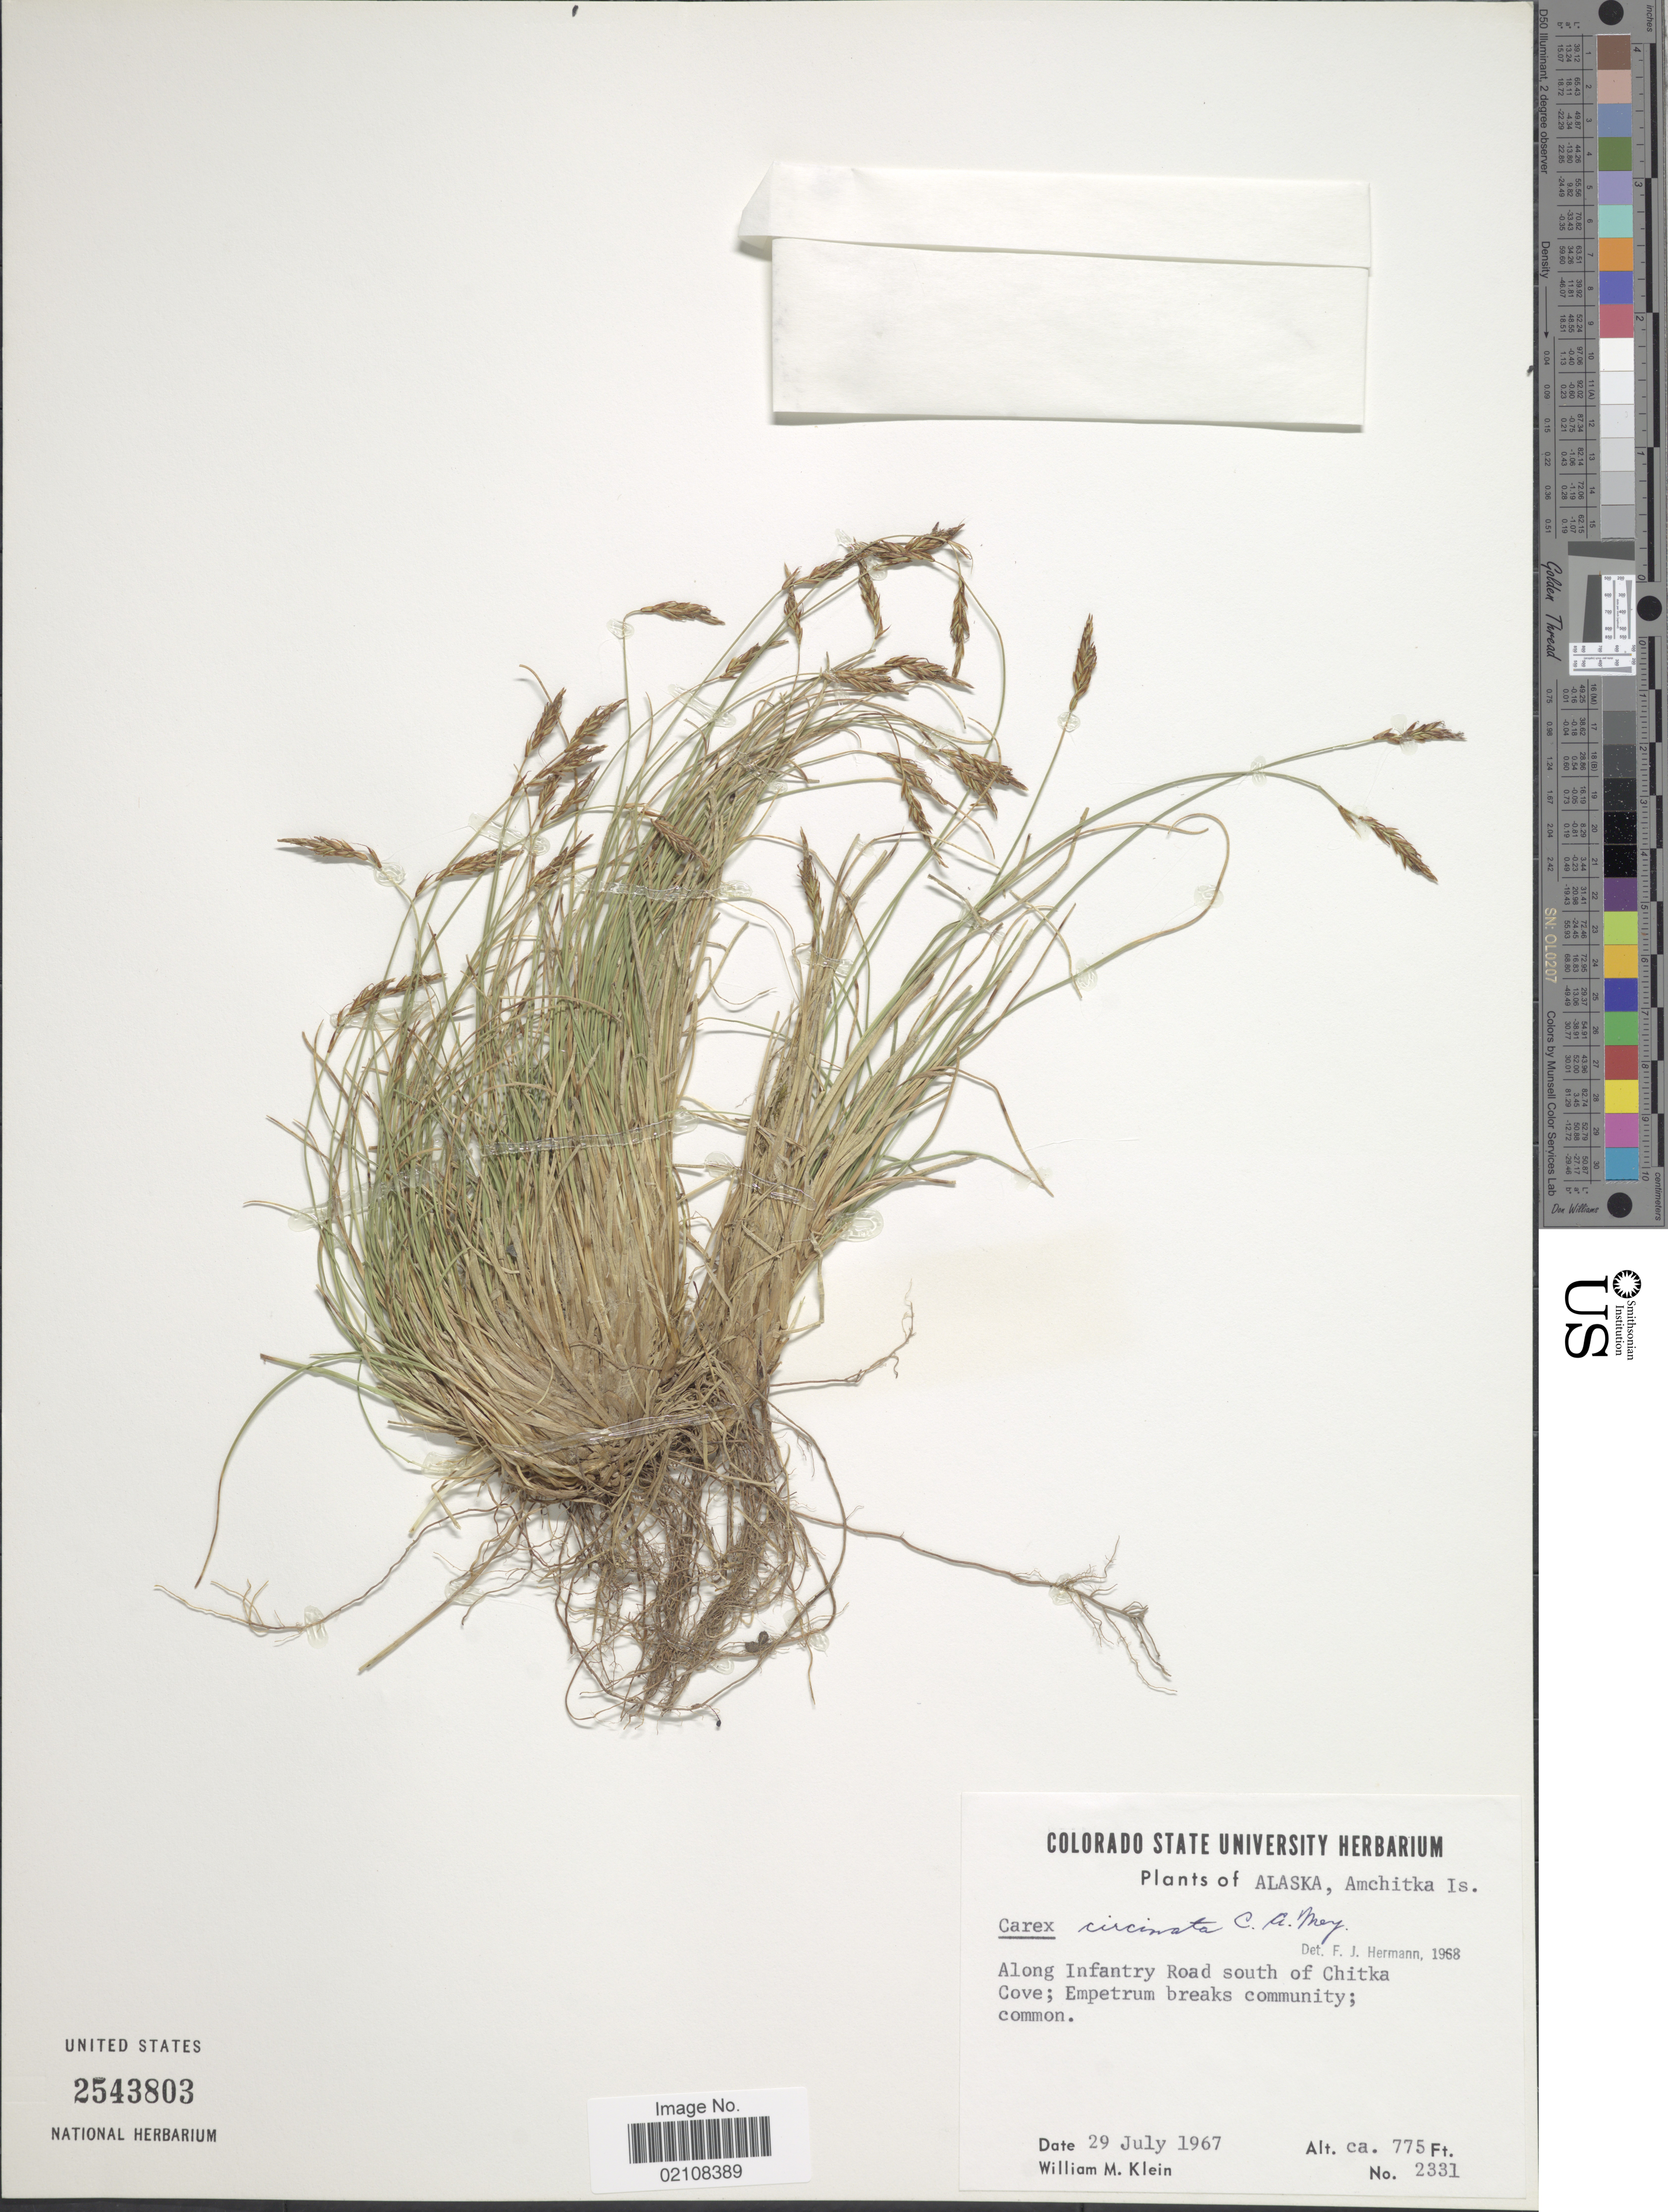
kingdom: Plantae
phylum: Tracheophyta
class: Liliopsida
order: Poales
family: Cyperaceae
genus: Carex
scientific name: Carex circinata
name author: C.A. Mey.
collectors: W. M. Klein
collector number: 2331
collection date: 1967-07-29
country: United States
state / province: Alaska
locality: Amchitka Is. Along Infantry Road south of Chitka Cove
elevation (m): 236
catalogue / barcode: US 2543803